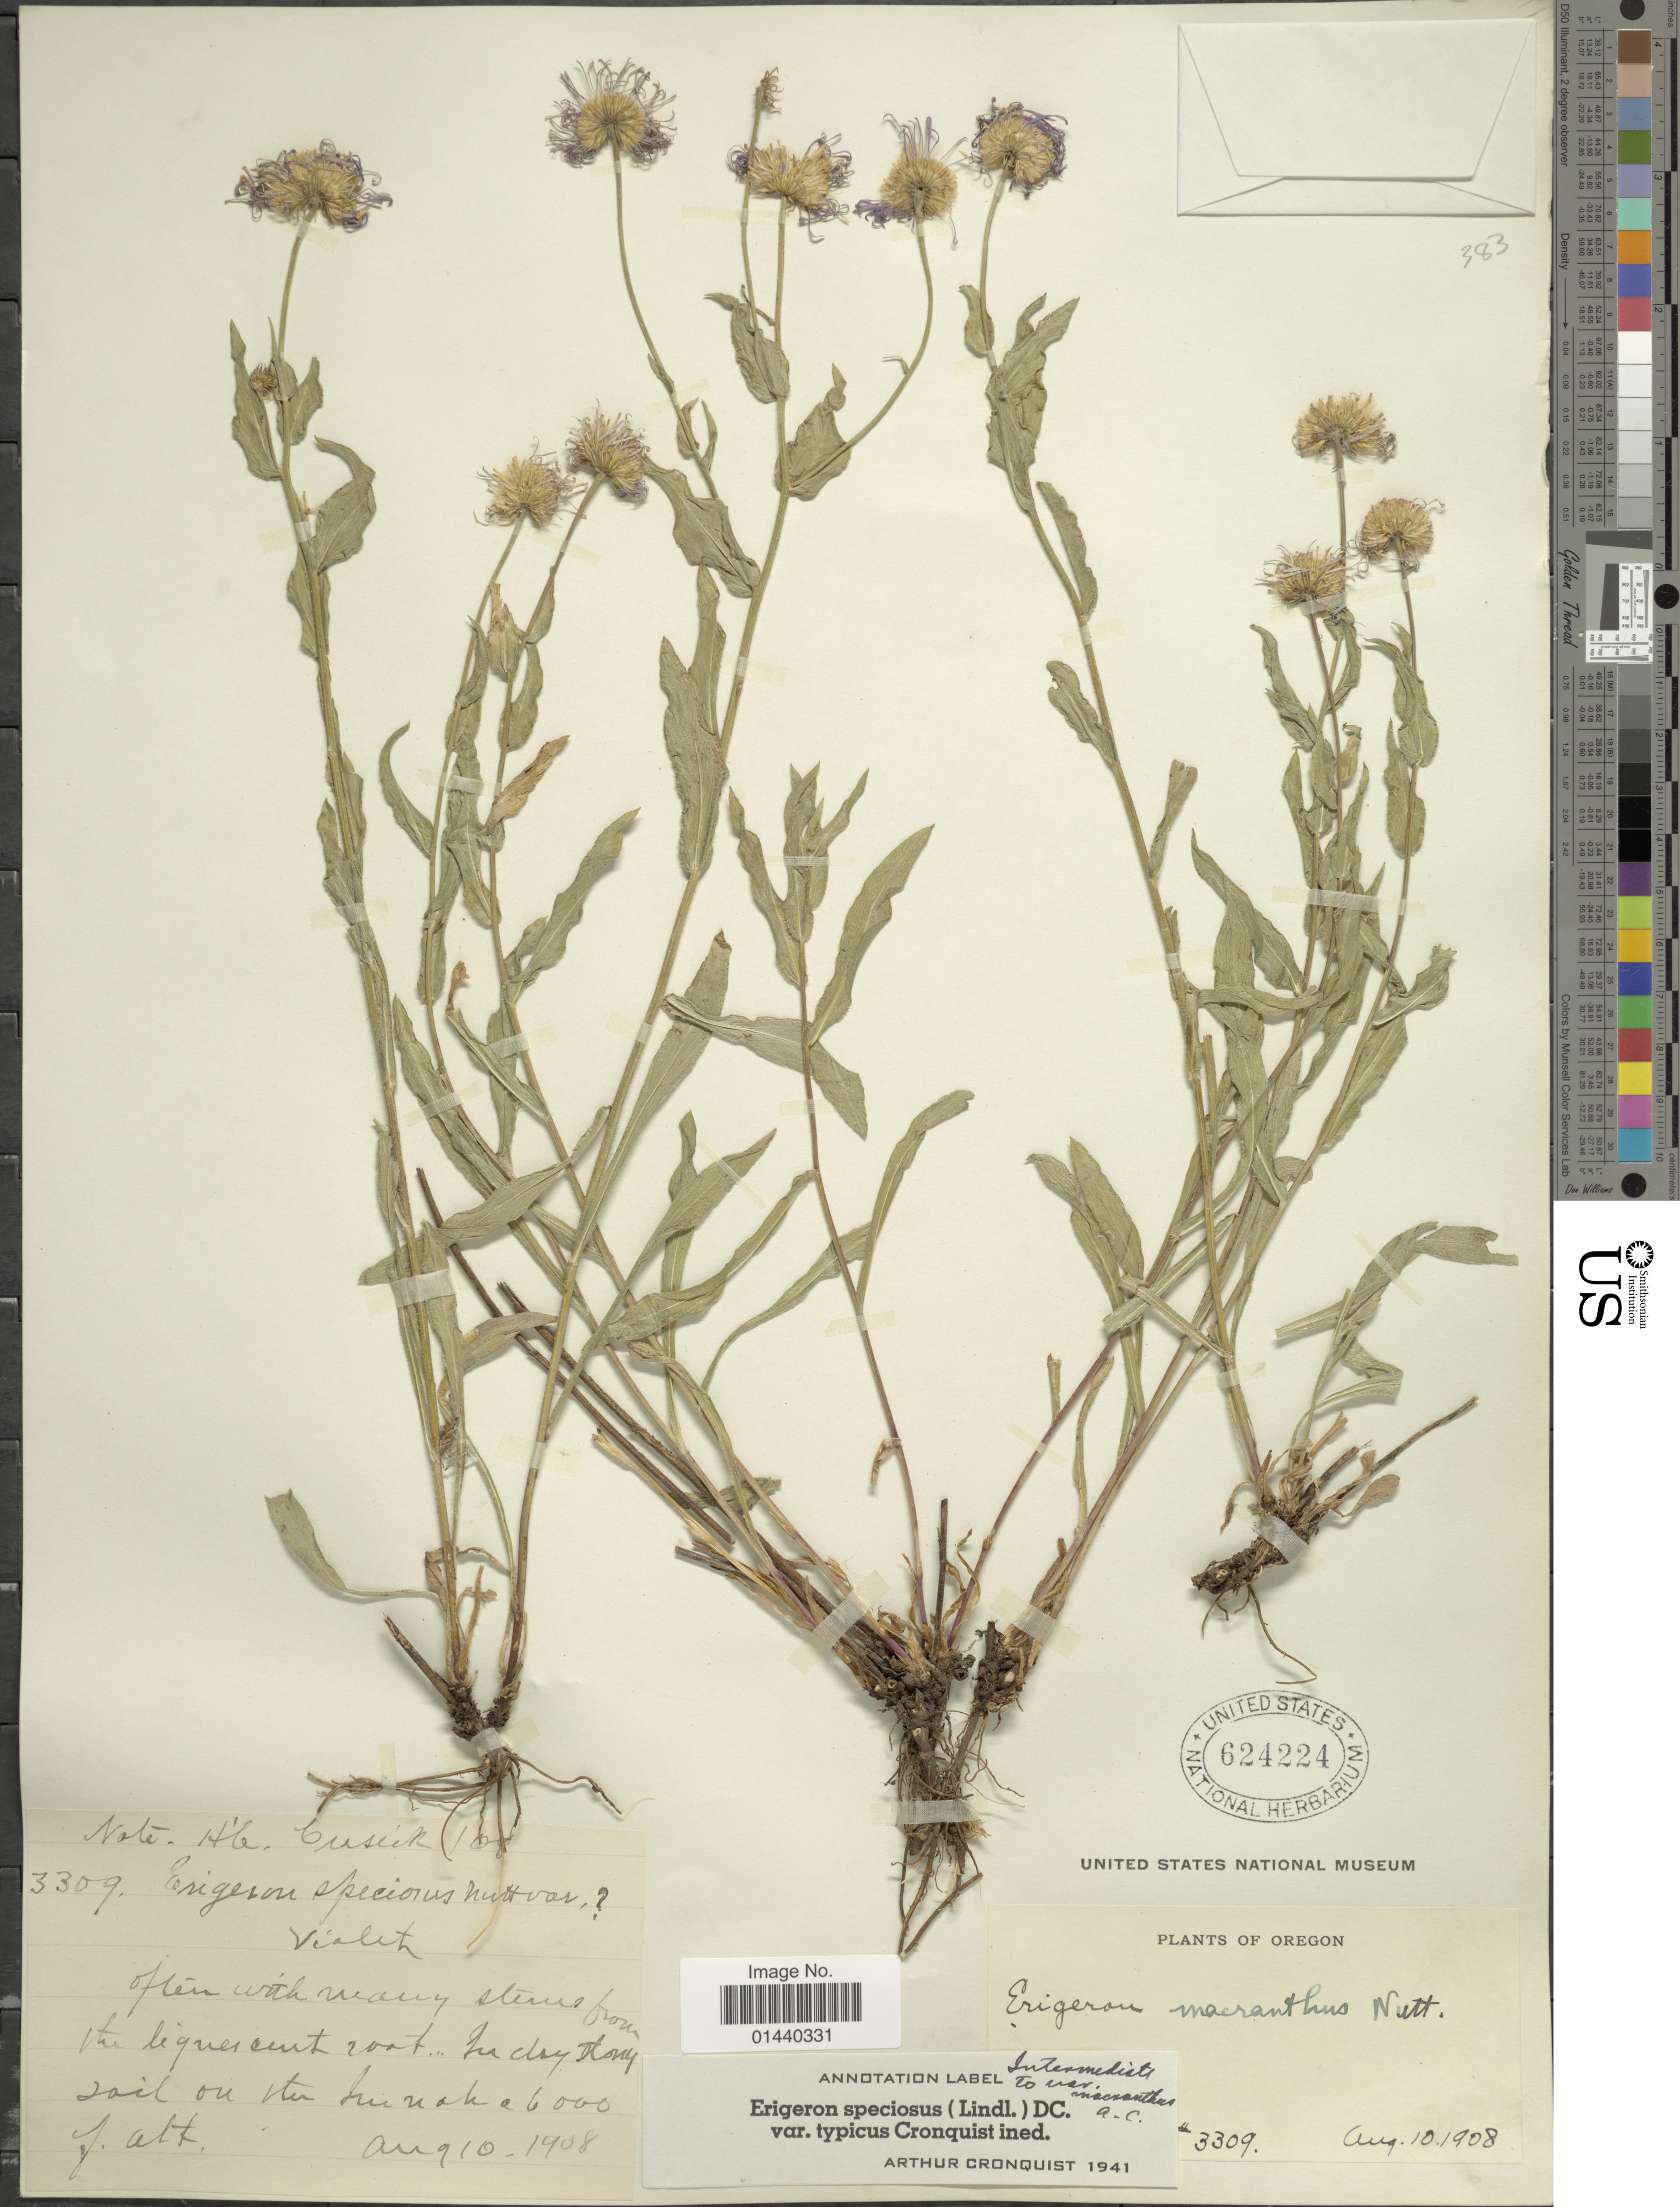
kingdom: Plantae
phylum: Tracheophyta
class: Magnoliopsida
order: Asterales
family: Asteraceae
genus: Erigeron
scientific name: Erigeron speciosus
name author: (Lindl.) DC.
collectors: W. C. Cusick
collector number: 3309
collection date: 1908-08-10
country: United States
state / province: Oregon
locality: In clay stony rail on the Sunaka.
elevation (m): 1829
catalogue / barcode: US 624224